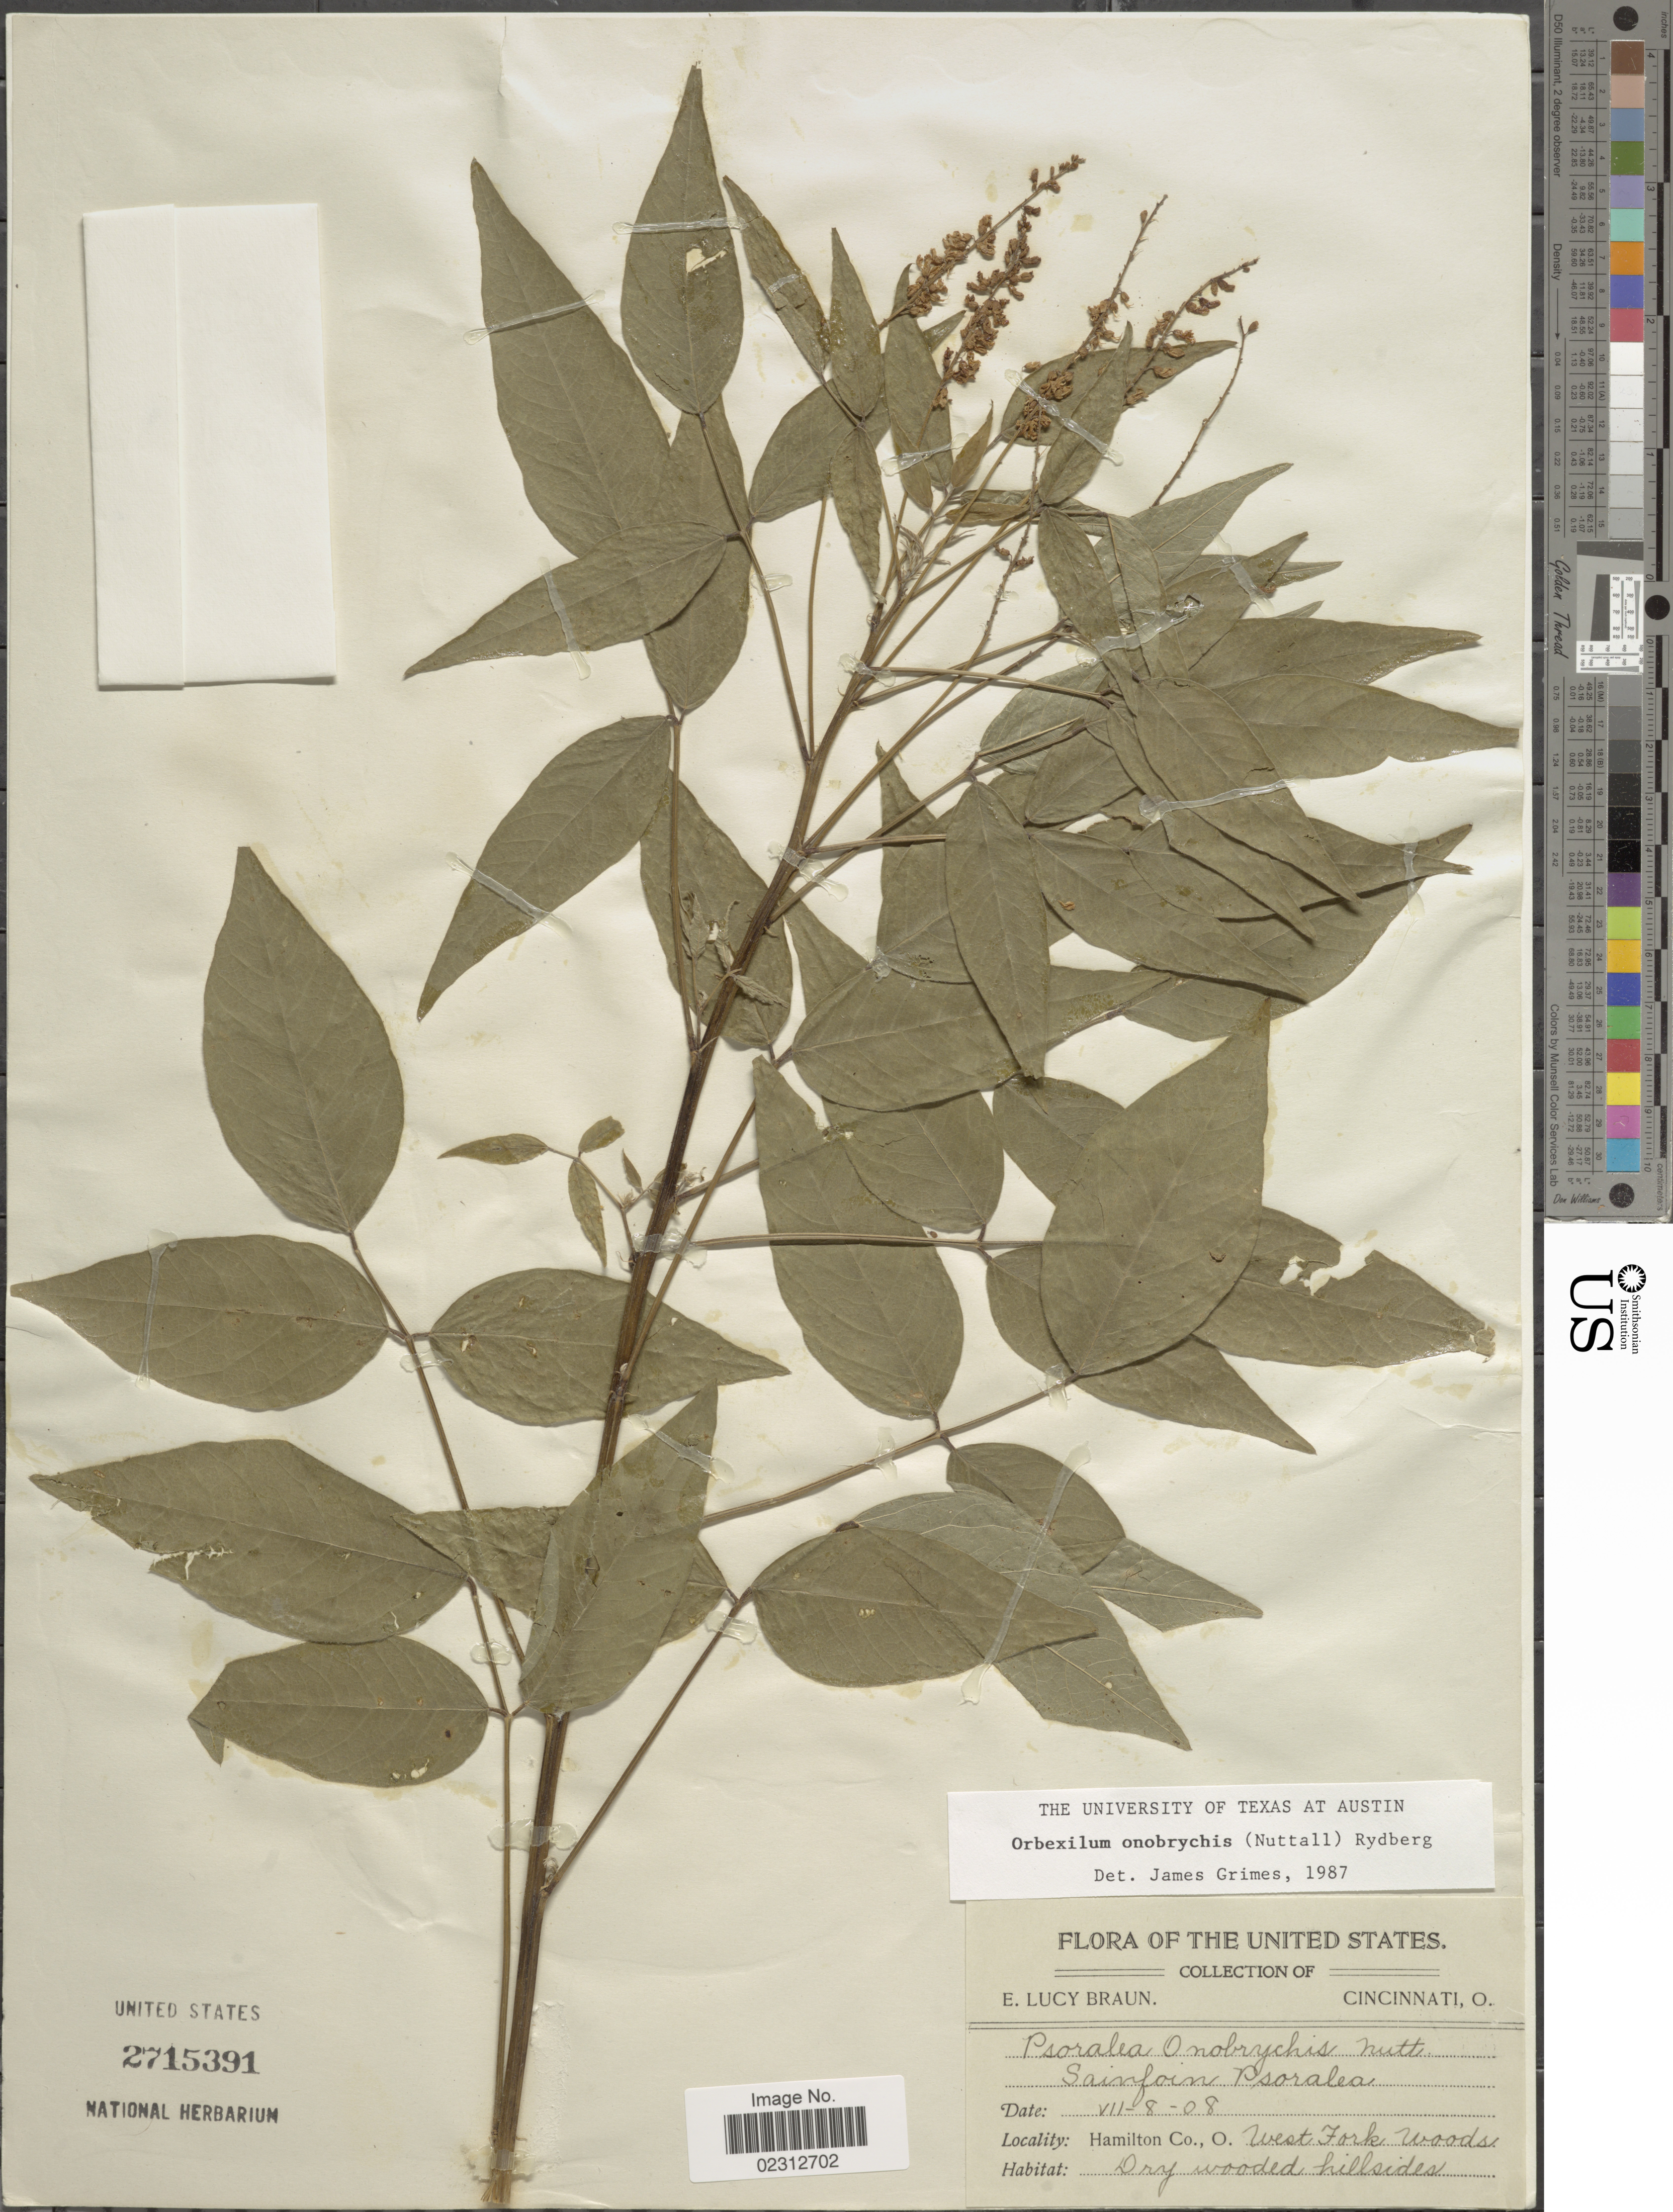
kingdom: Plantae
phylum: Tracheophyta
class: Magnoliopsida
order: Fabales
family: Fabaceae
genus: Orbexilum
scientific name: Orbexilum onobrychis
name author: (Nutt.) Rydb.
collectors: E. L. Braun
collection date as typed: Transcribed d/m/y: 8/7/8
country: United States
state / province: Ohio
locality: Hamilton Co., O., West Fork Woods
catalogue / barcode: US 2715391